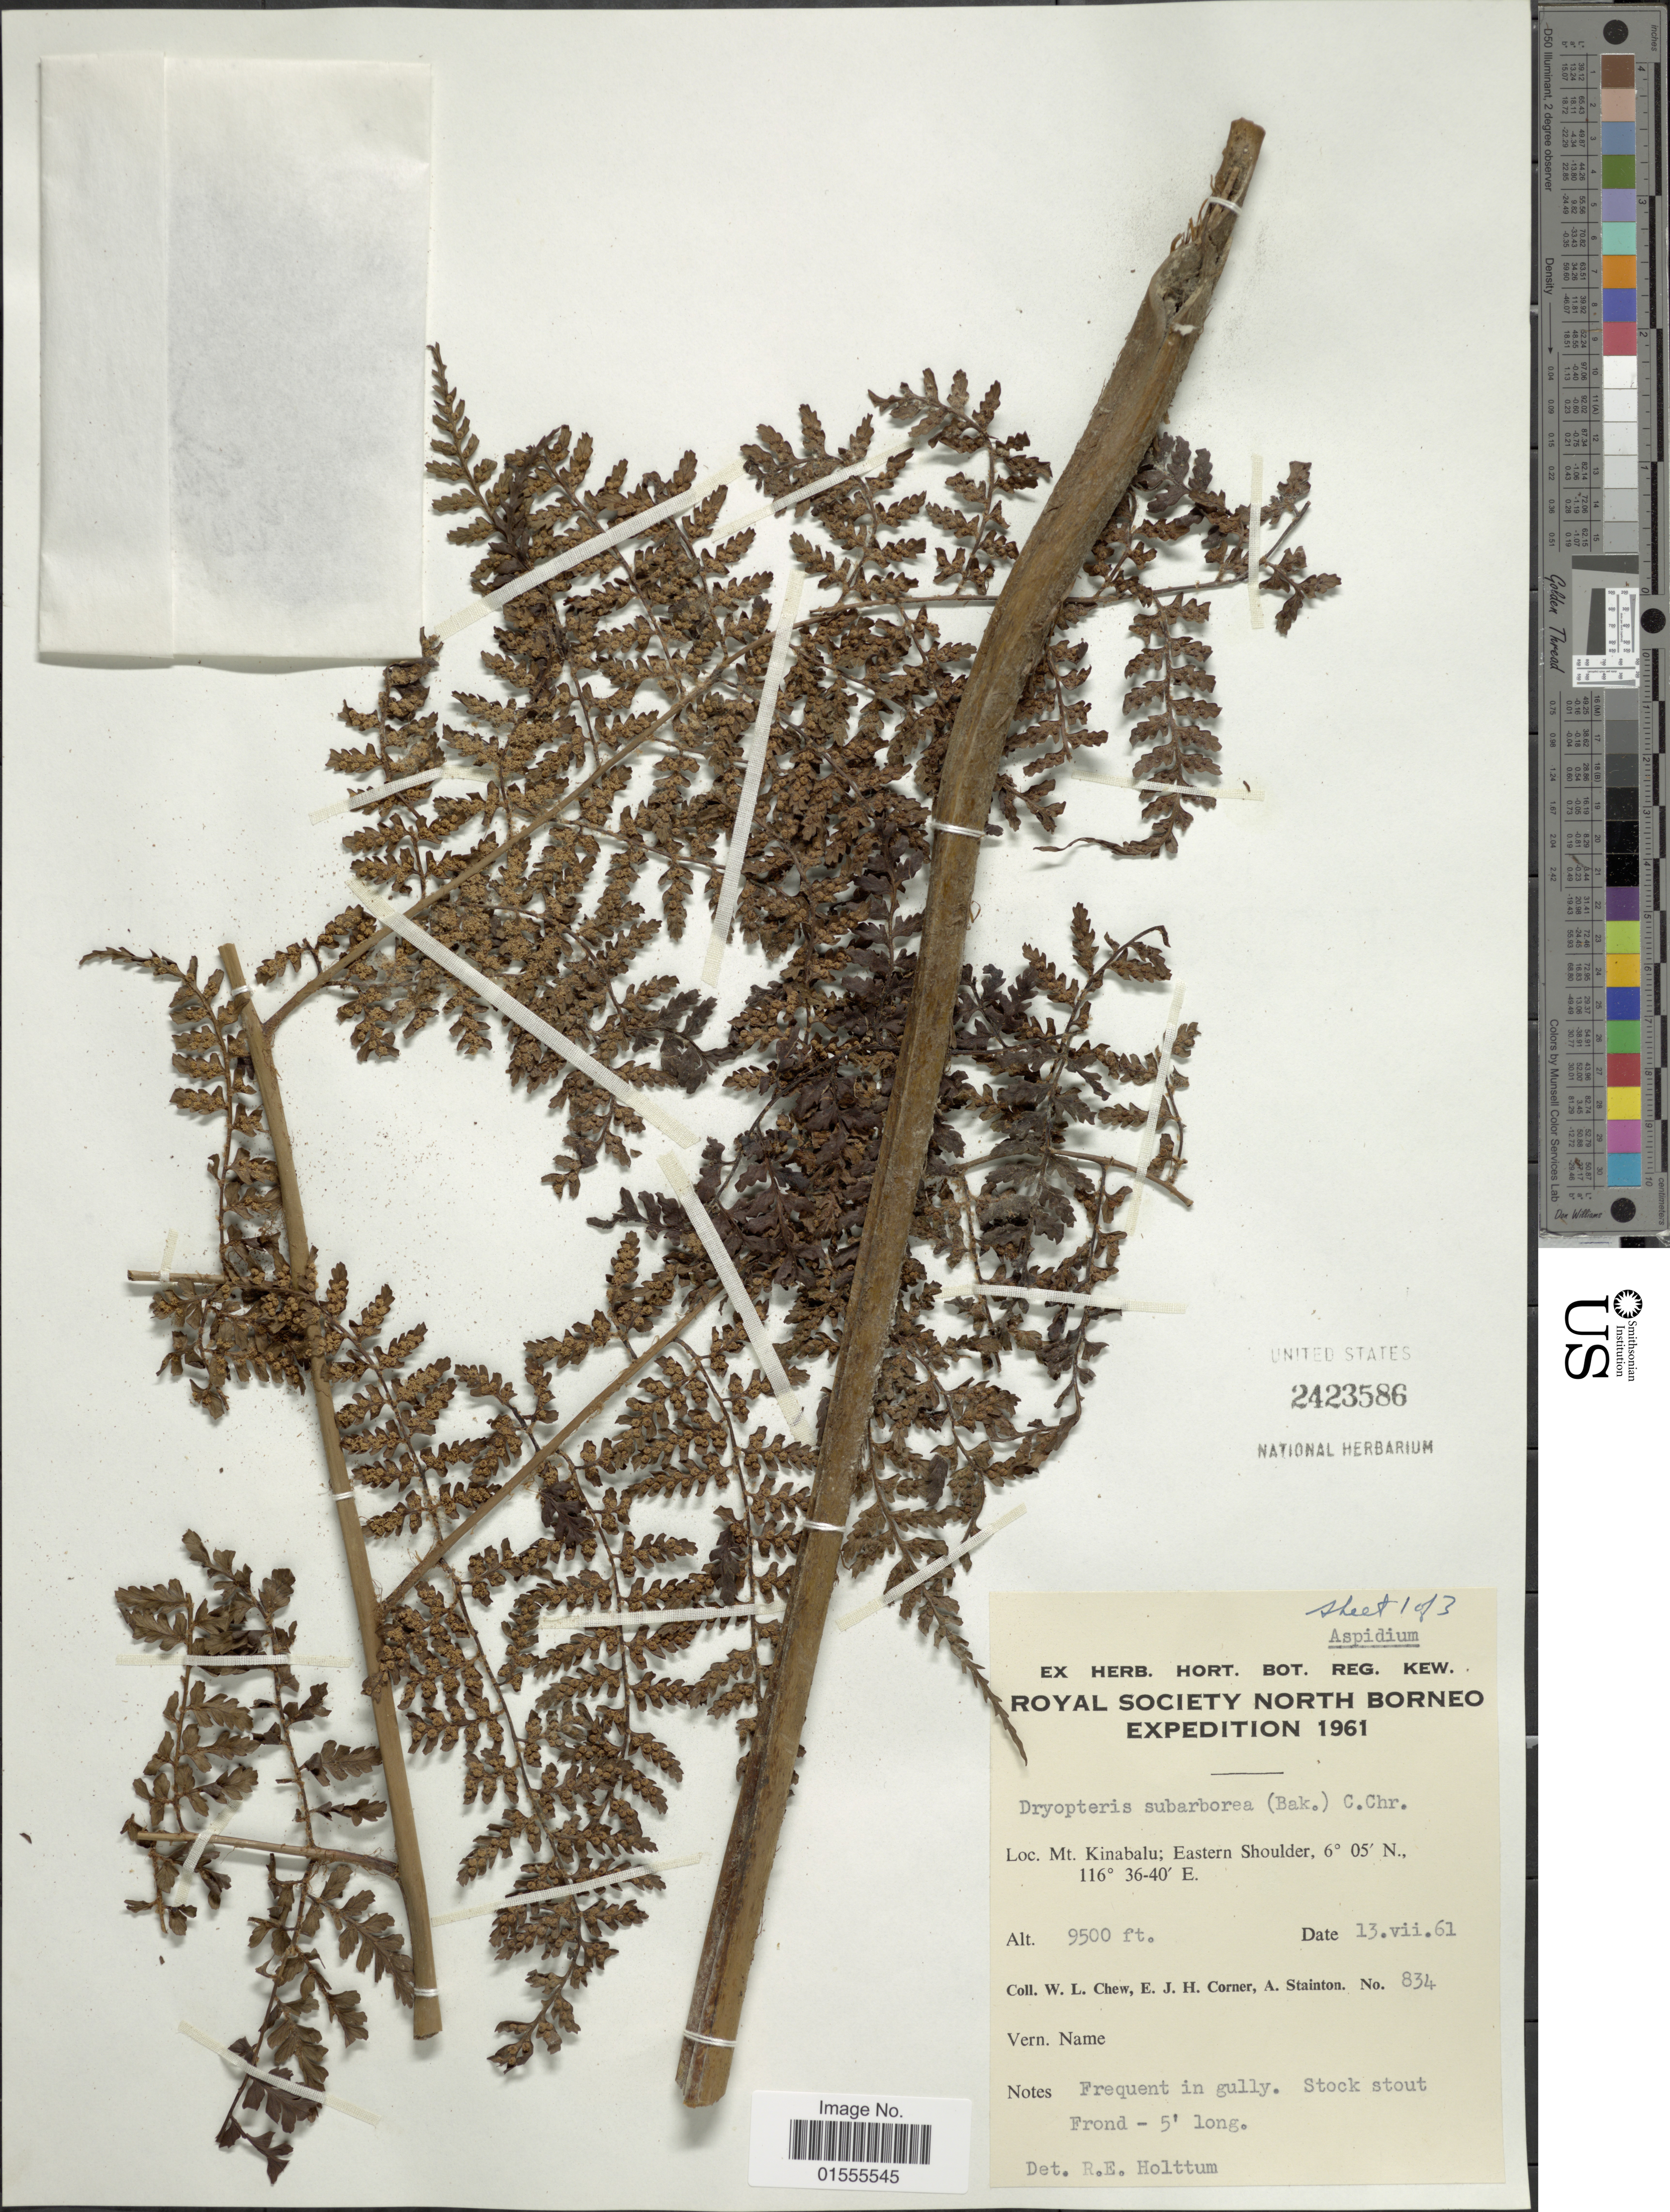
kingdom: Plantae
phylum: Tracheophyta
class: Polypodiopsida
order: Polypodiales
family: Dryopteridaceae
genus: Dryopteris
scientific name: Dryopteris sp.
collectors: W. Chew, E. Corner & A. Stainton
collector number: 834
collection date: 1961-07-13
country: Malaysia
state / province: Sabah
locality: Mt. Kinabalu: Eastern Shoulder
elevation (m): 2896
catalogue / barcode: US 2423586